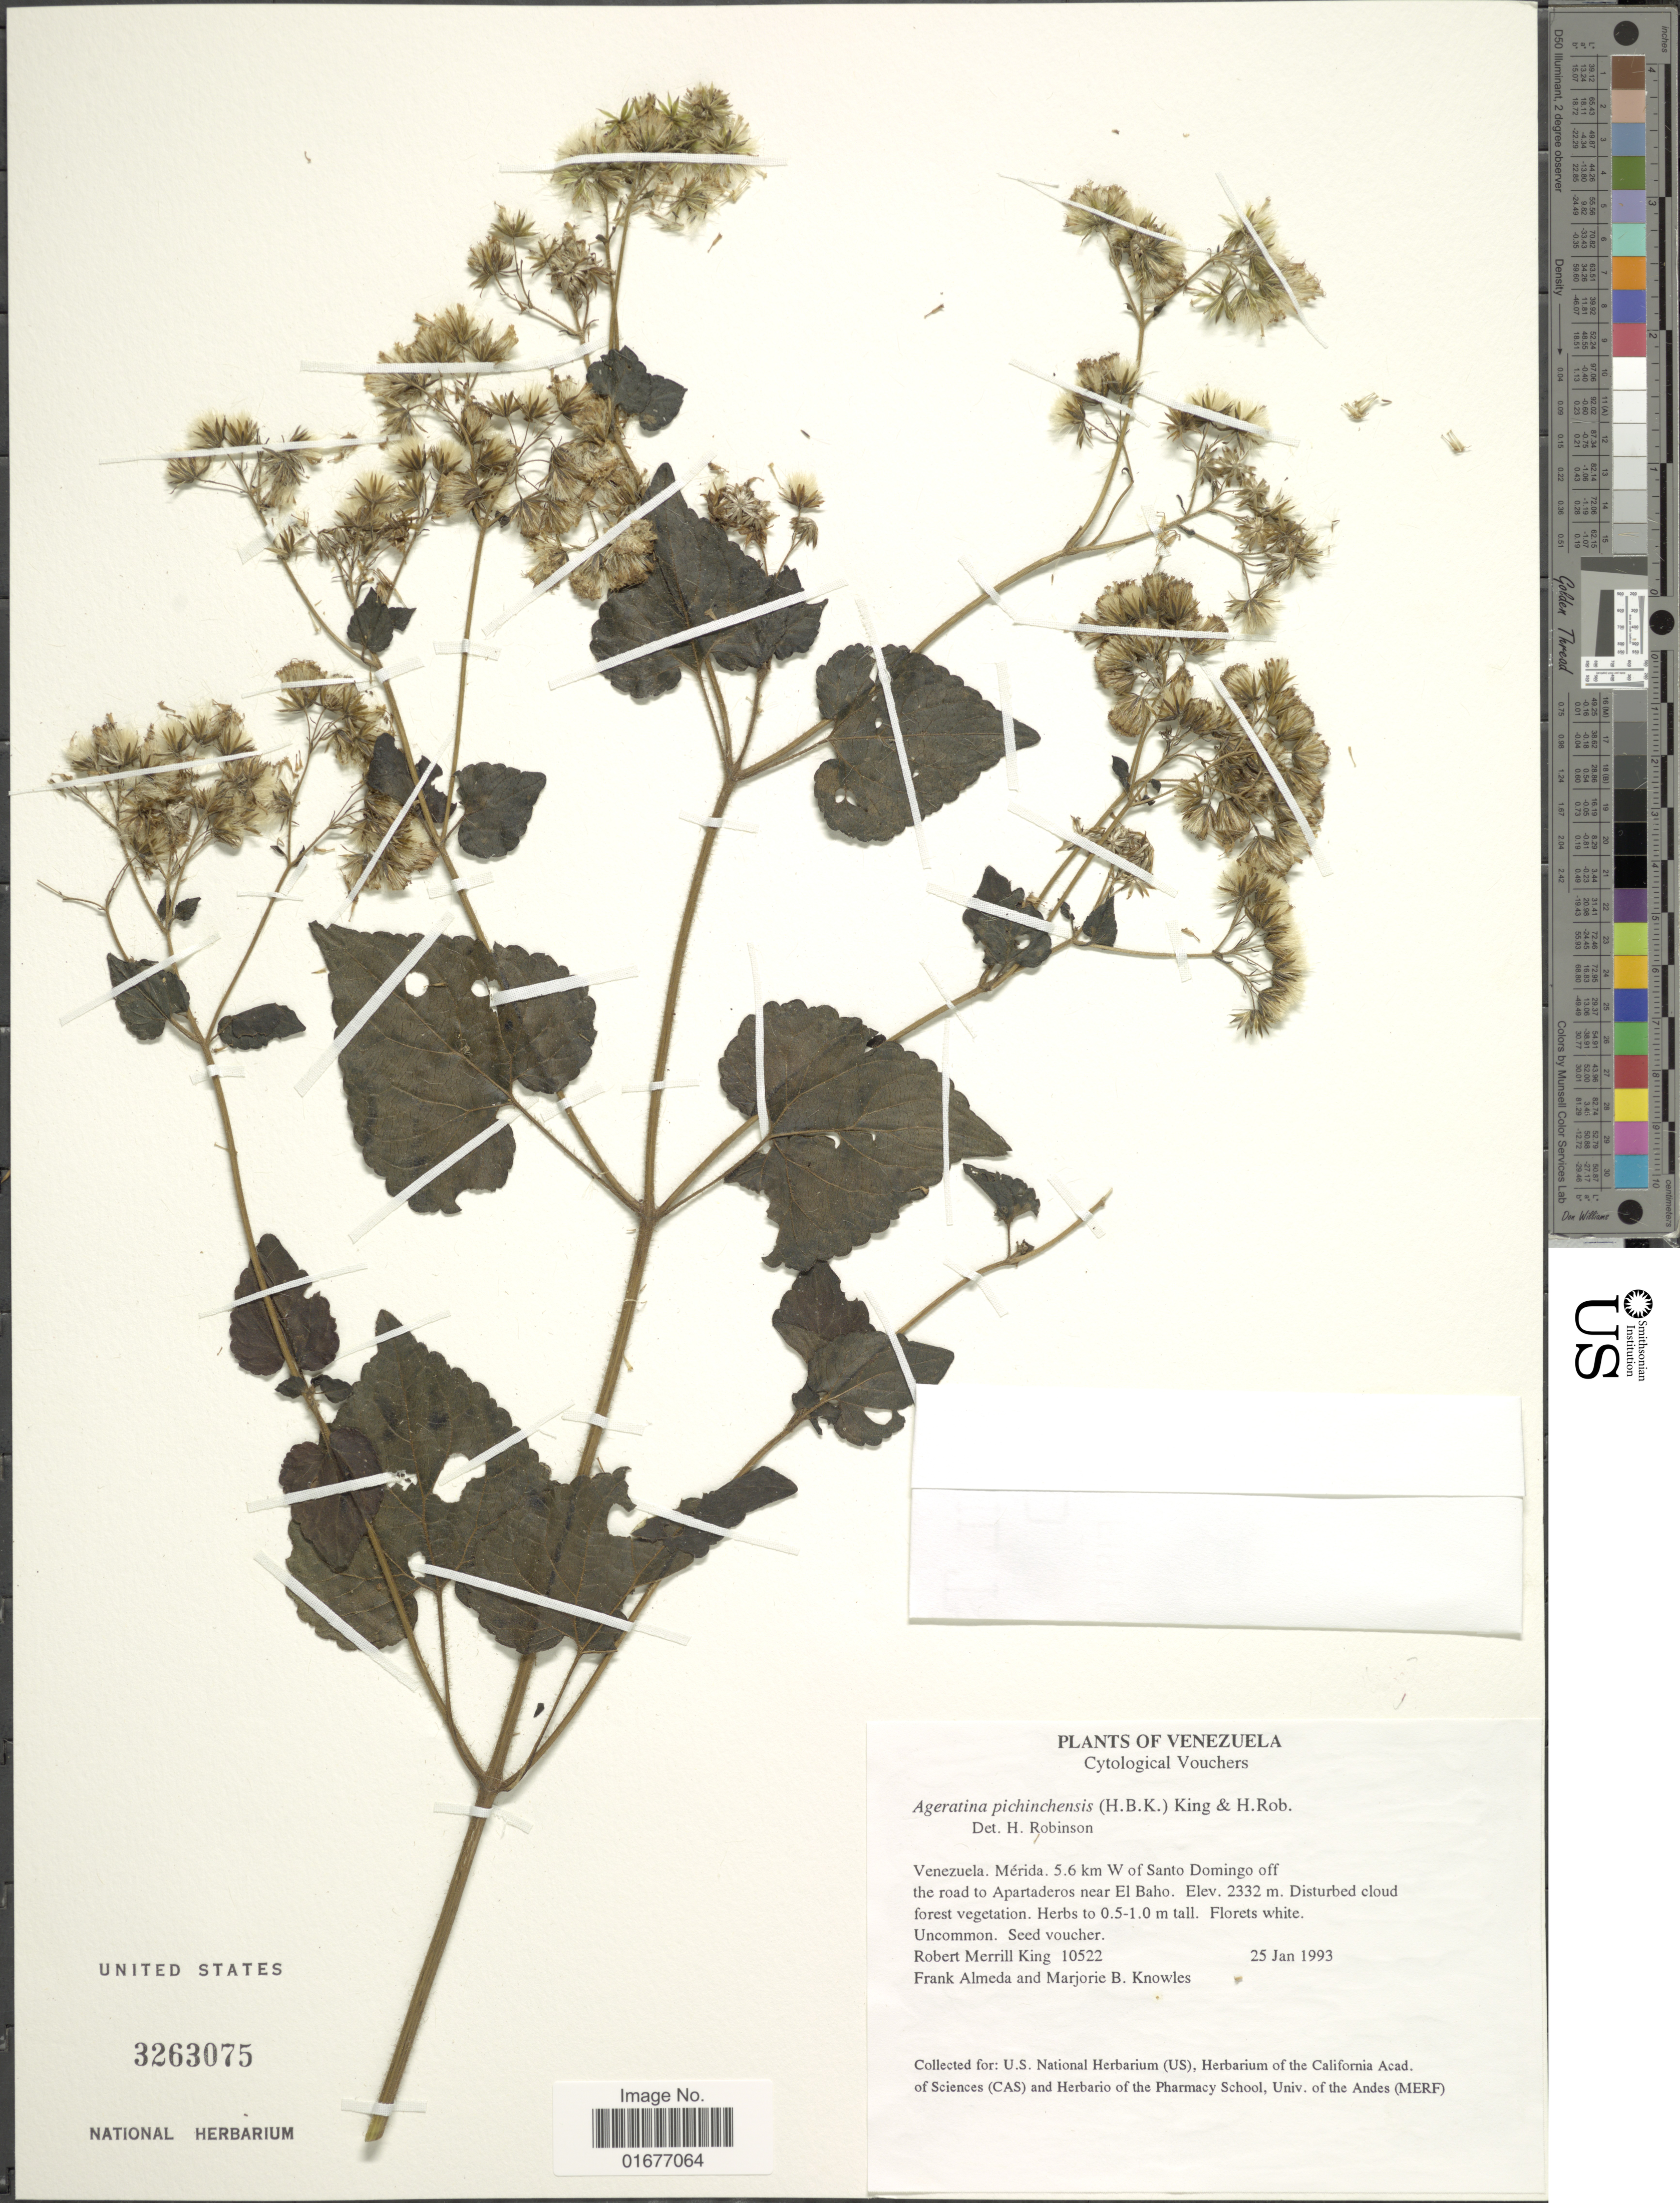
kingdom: Plantae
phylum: Tracheophyta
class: Magnoliopsida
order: Asterales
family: Asteraceae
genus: Ageratina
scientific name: Ageratina pichinchensis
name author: (Kunth) R.M. King & H. Rob.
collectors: R. M. King, F. Almeda & M. B. Knowles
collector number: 10522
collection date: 1993-01-25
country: Venezuela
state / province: Mérida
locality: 5.6 km W of Santo Domingo off the road to Apartaderos near El Baho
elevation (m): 2332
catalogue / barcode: US 3263075